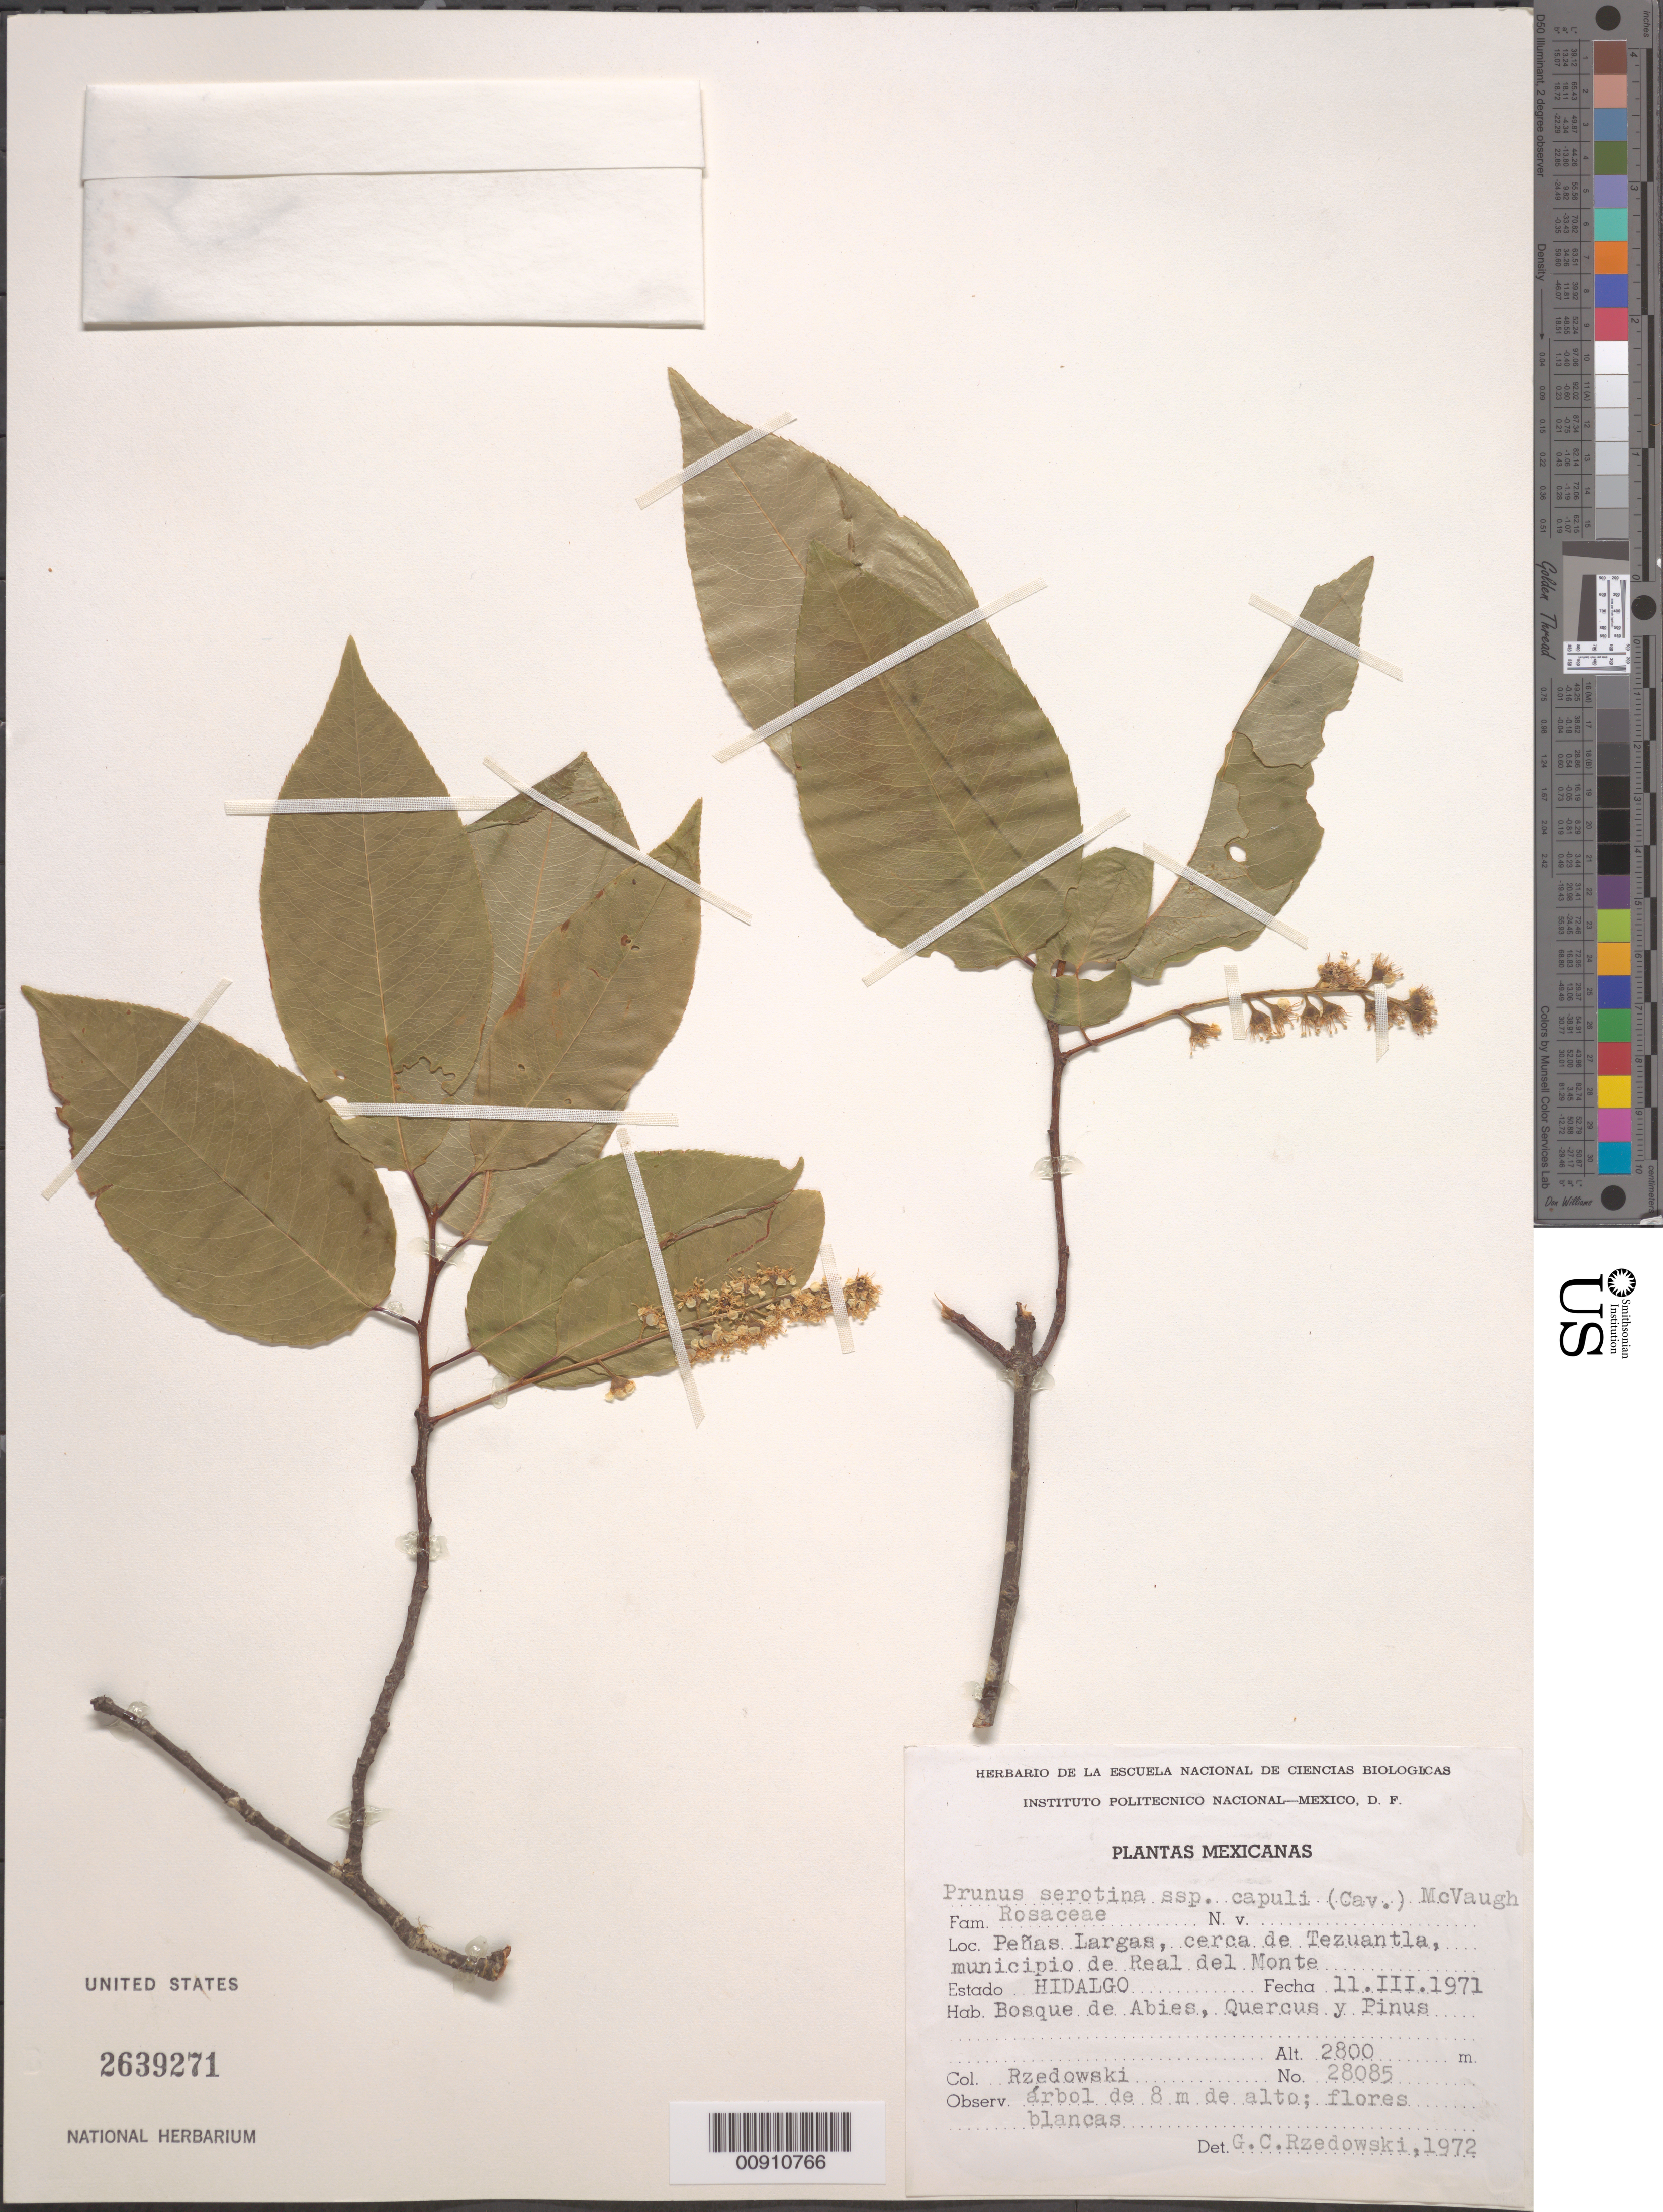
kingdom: Plantae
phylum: Tracheophyta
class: Magnoliopsida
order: Rosales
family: Rosaceae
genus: Prunus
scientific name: Prunus serotina var. salicifolia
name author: (Kunth) Koehne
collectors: J. Rzedowski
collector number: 28085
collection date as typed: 11 Mar 1971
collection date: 1971-03-11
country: Mexico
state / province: Hidalgo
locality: Peñas Largas, cerca de Tezuantla, municipio de Real del Monte, Estado Hidalgo.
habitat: Bosque de Abies, Quercus y Pinus.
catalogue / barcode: US 2639271